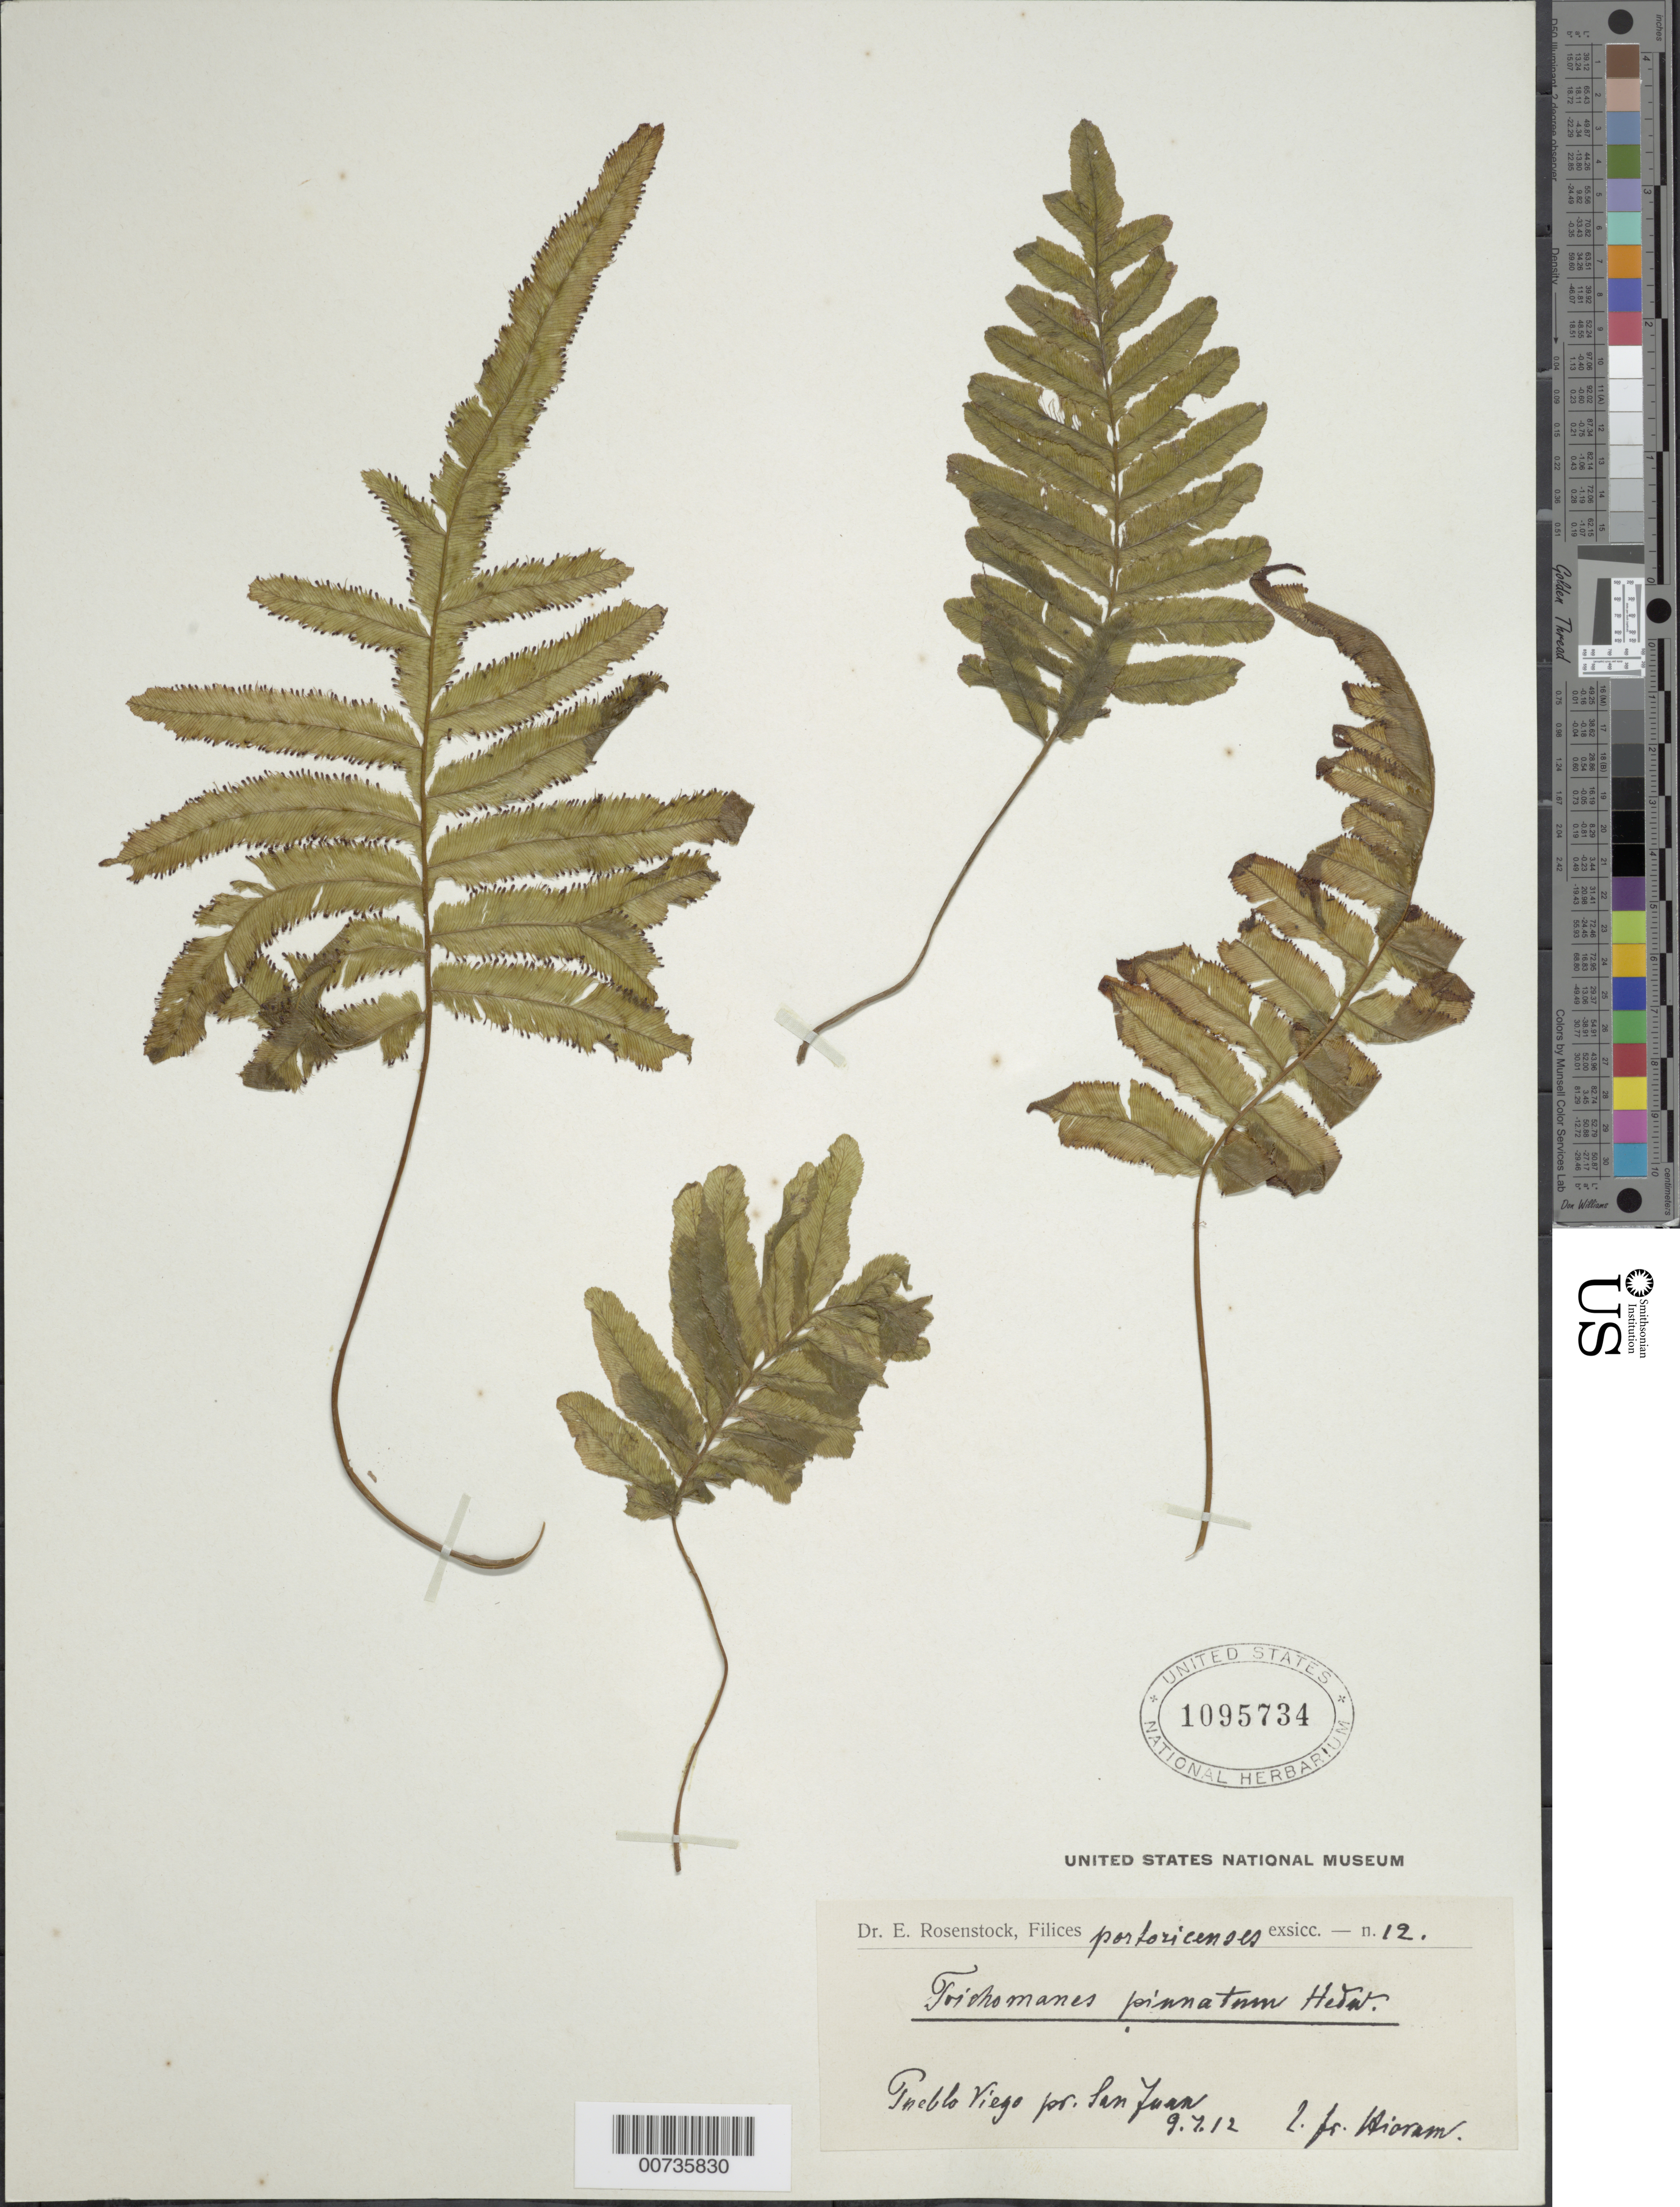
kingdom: Plantae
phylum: Tracheophyta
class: Polypodiopsida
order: Hymenophyllales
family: Hymenophyllaceae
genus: Trichomanes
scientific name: Trichomanes pinnatum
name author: Hedw.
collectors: Bro. Hioram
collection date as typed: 07 Sep 1912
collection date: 1912-09-07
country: Puerto Rico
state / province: San Juan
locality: Pueblo Viego pr. San Juan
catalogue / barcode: US 1095734